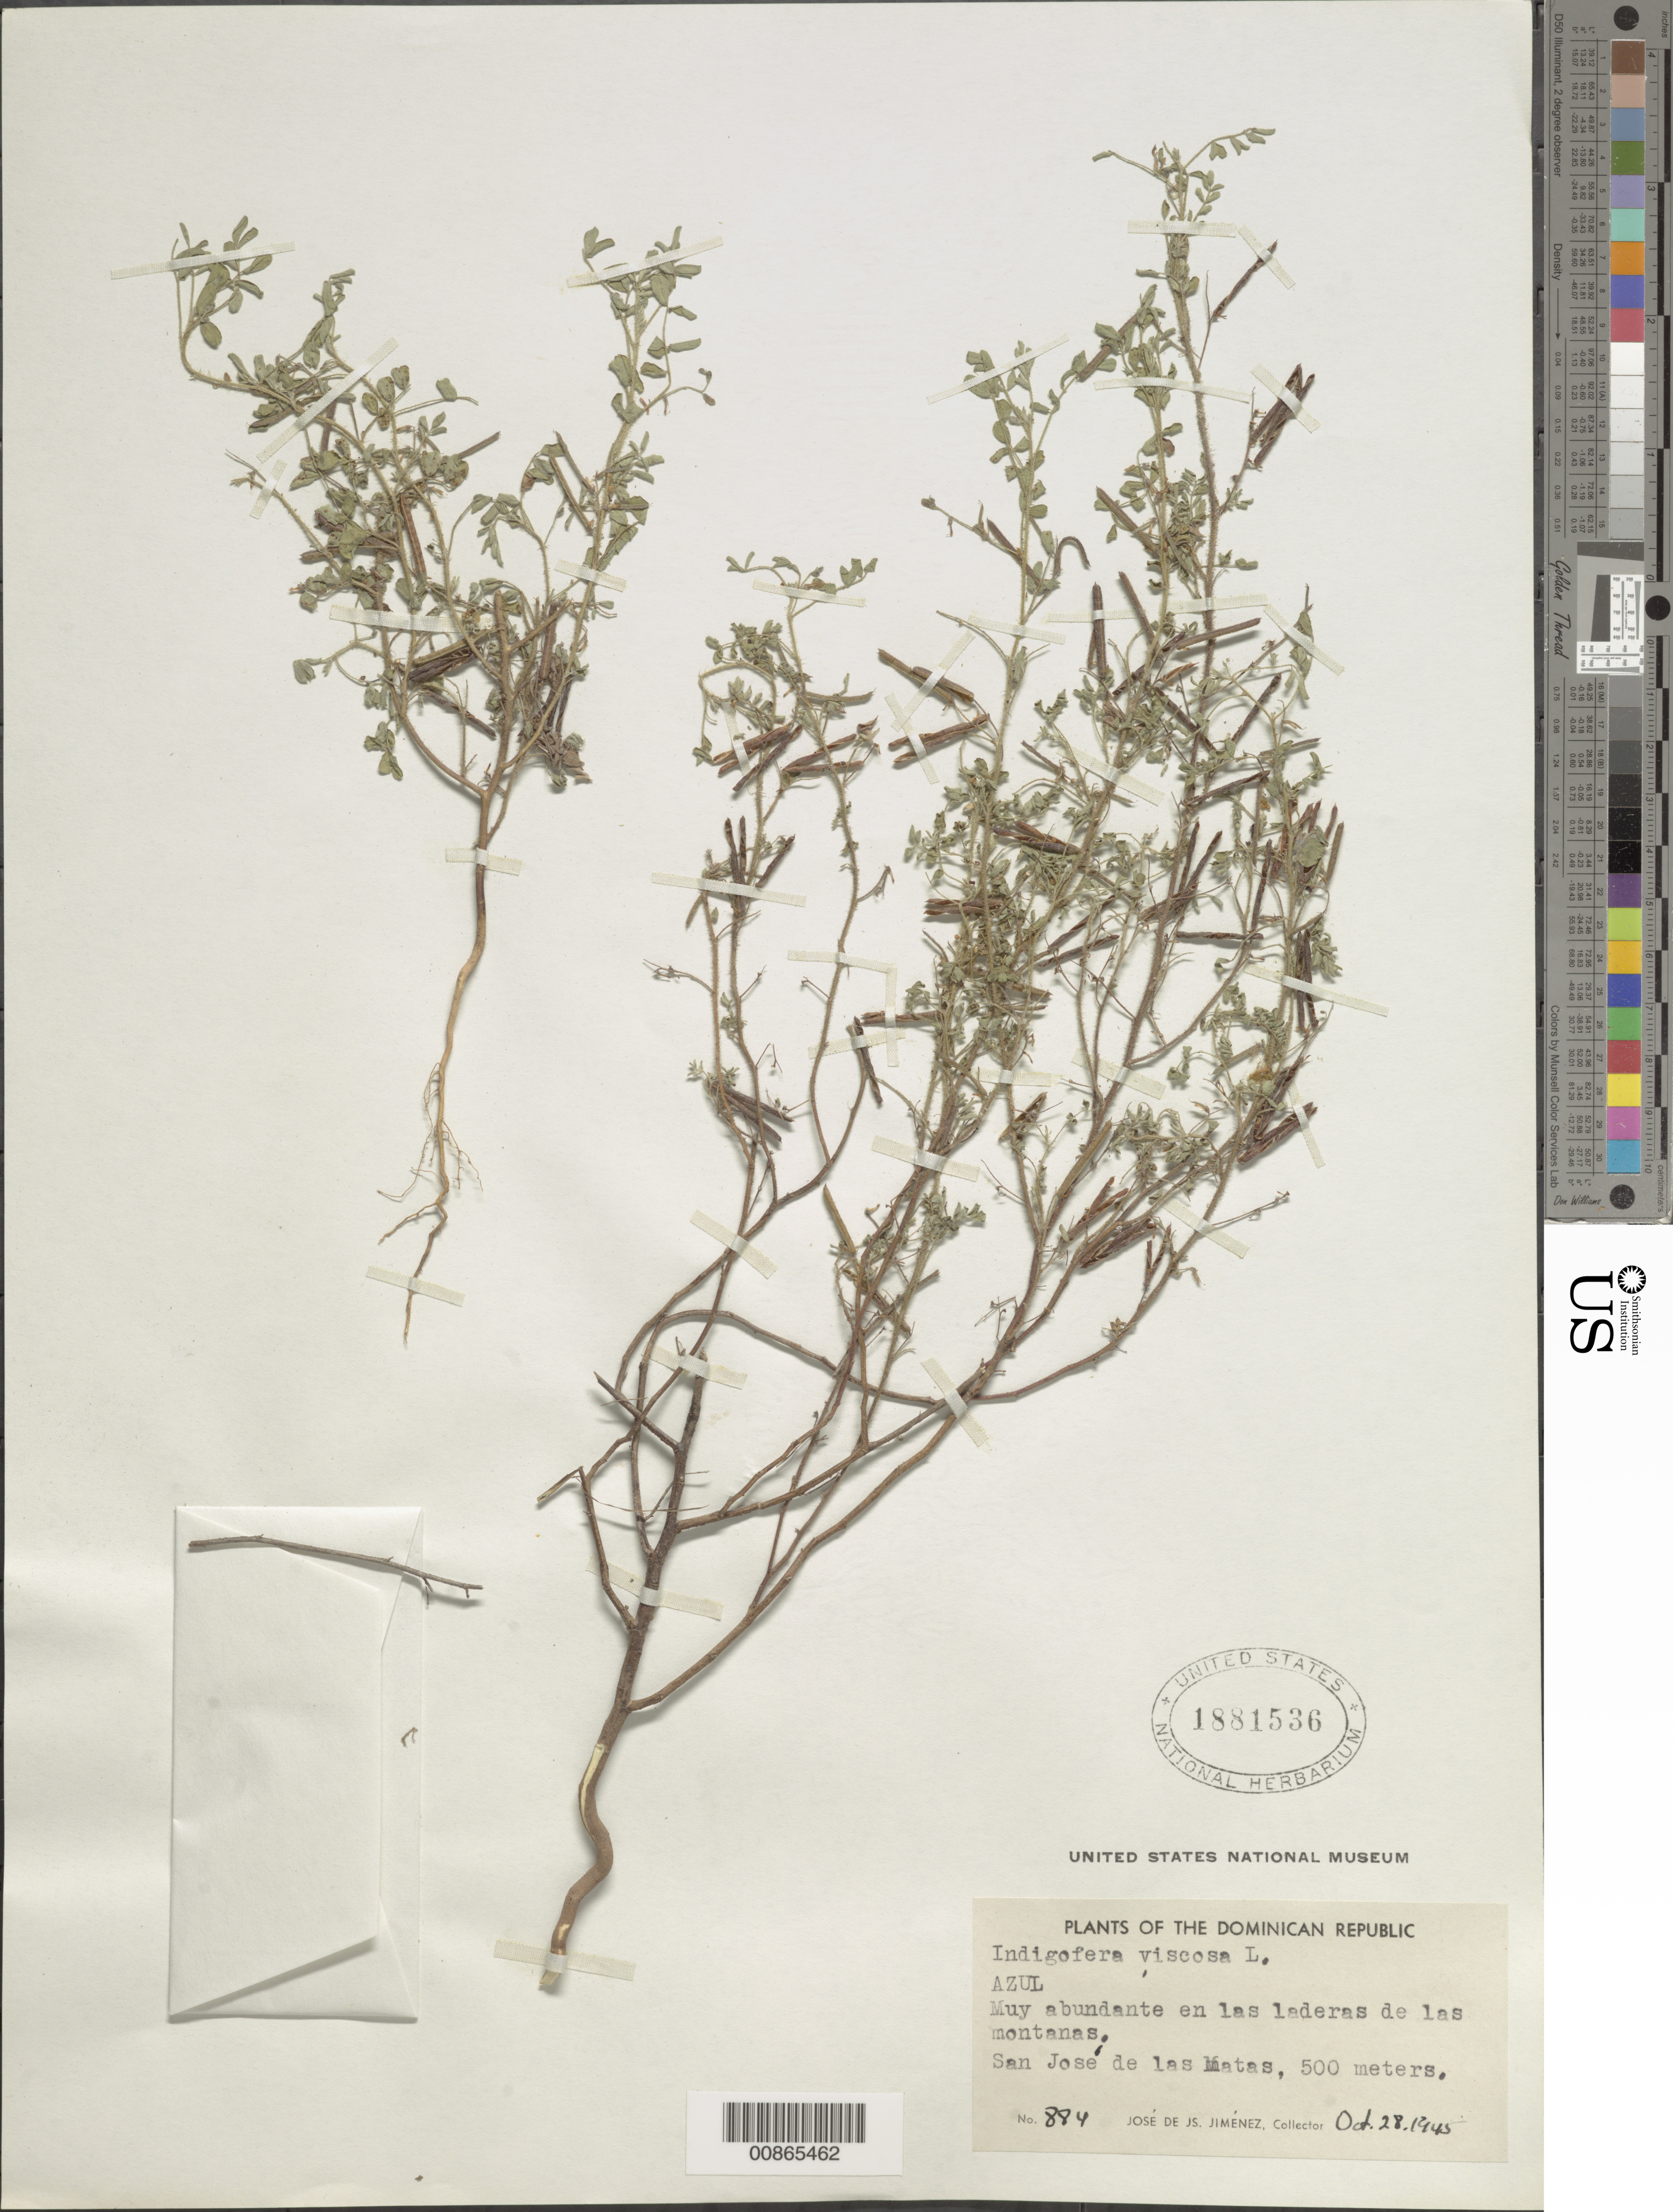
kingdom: Plantae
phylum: Tracheophyta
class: Magnoliopsida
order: Fabales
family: Fabaceae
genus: Indigofera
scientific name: Indigofera viscosa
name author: Lam.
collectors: J. J. Jiménez Almonte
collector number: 884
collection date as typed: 28 Oct 1945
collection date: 1945-10-28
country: Dominican Republic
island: Hispaniola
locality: San José de las Matas.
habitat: Laderas de las montañas.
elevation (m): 500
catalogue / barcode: US 1881536